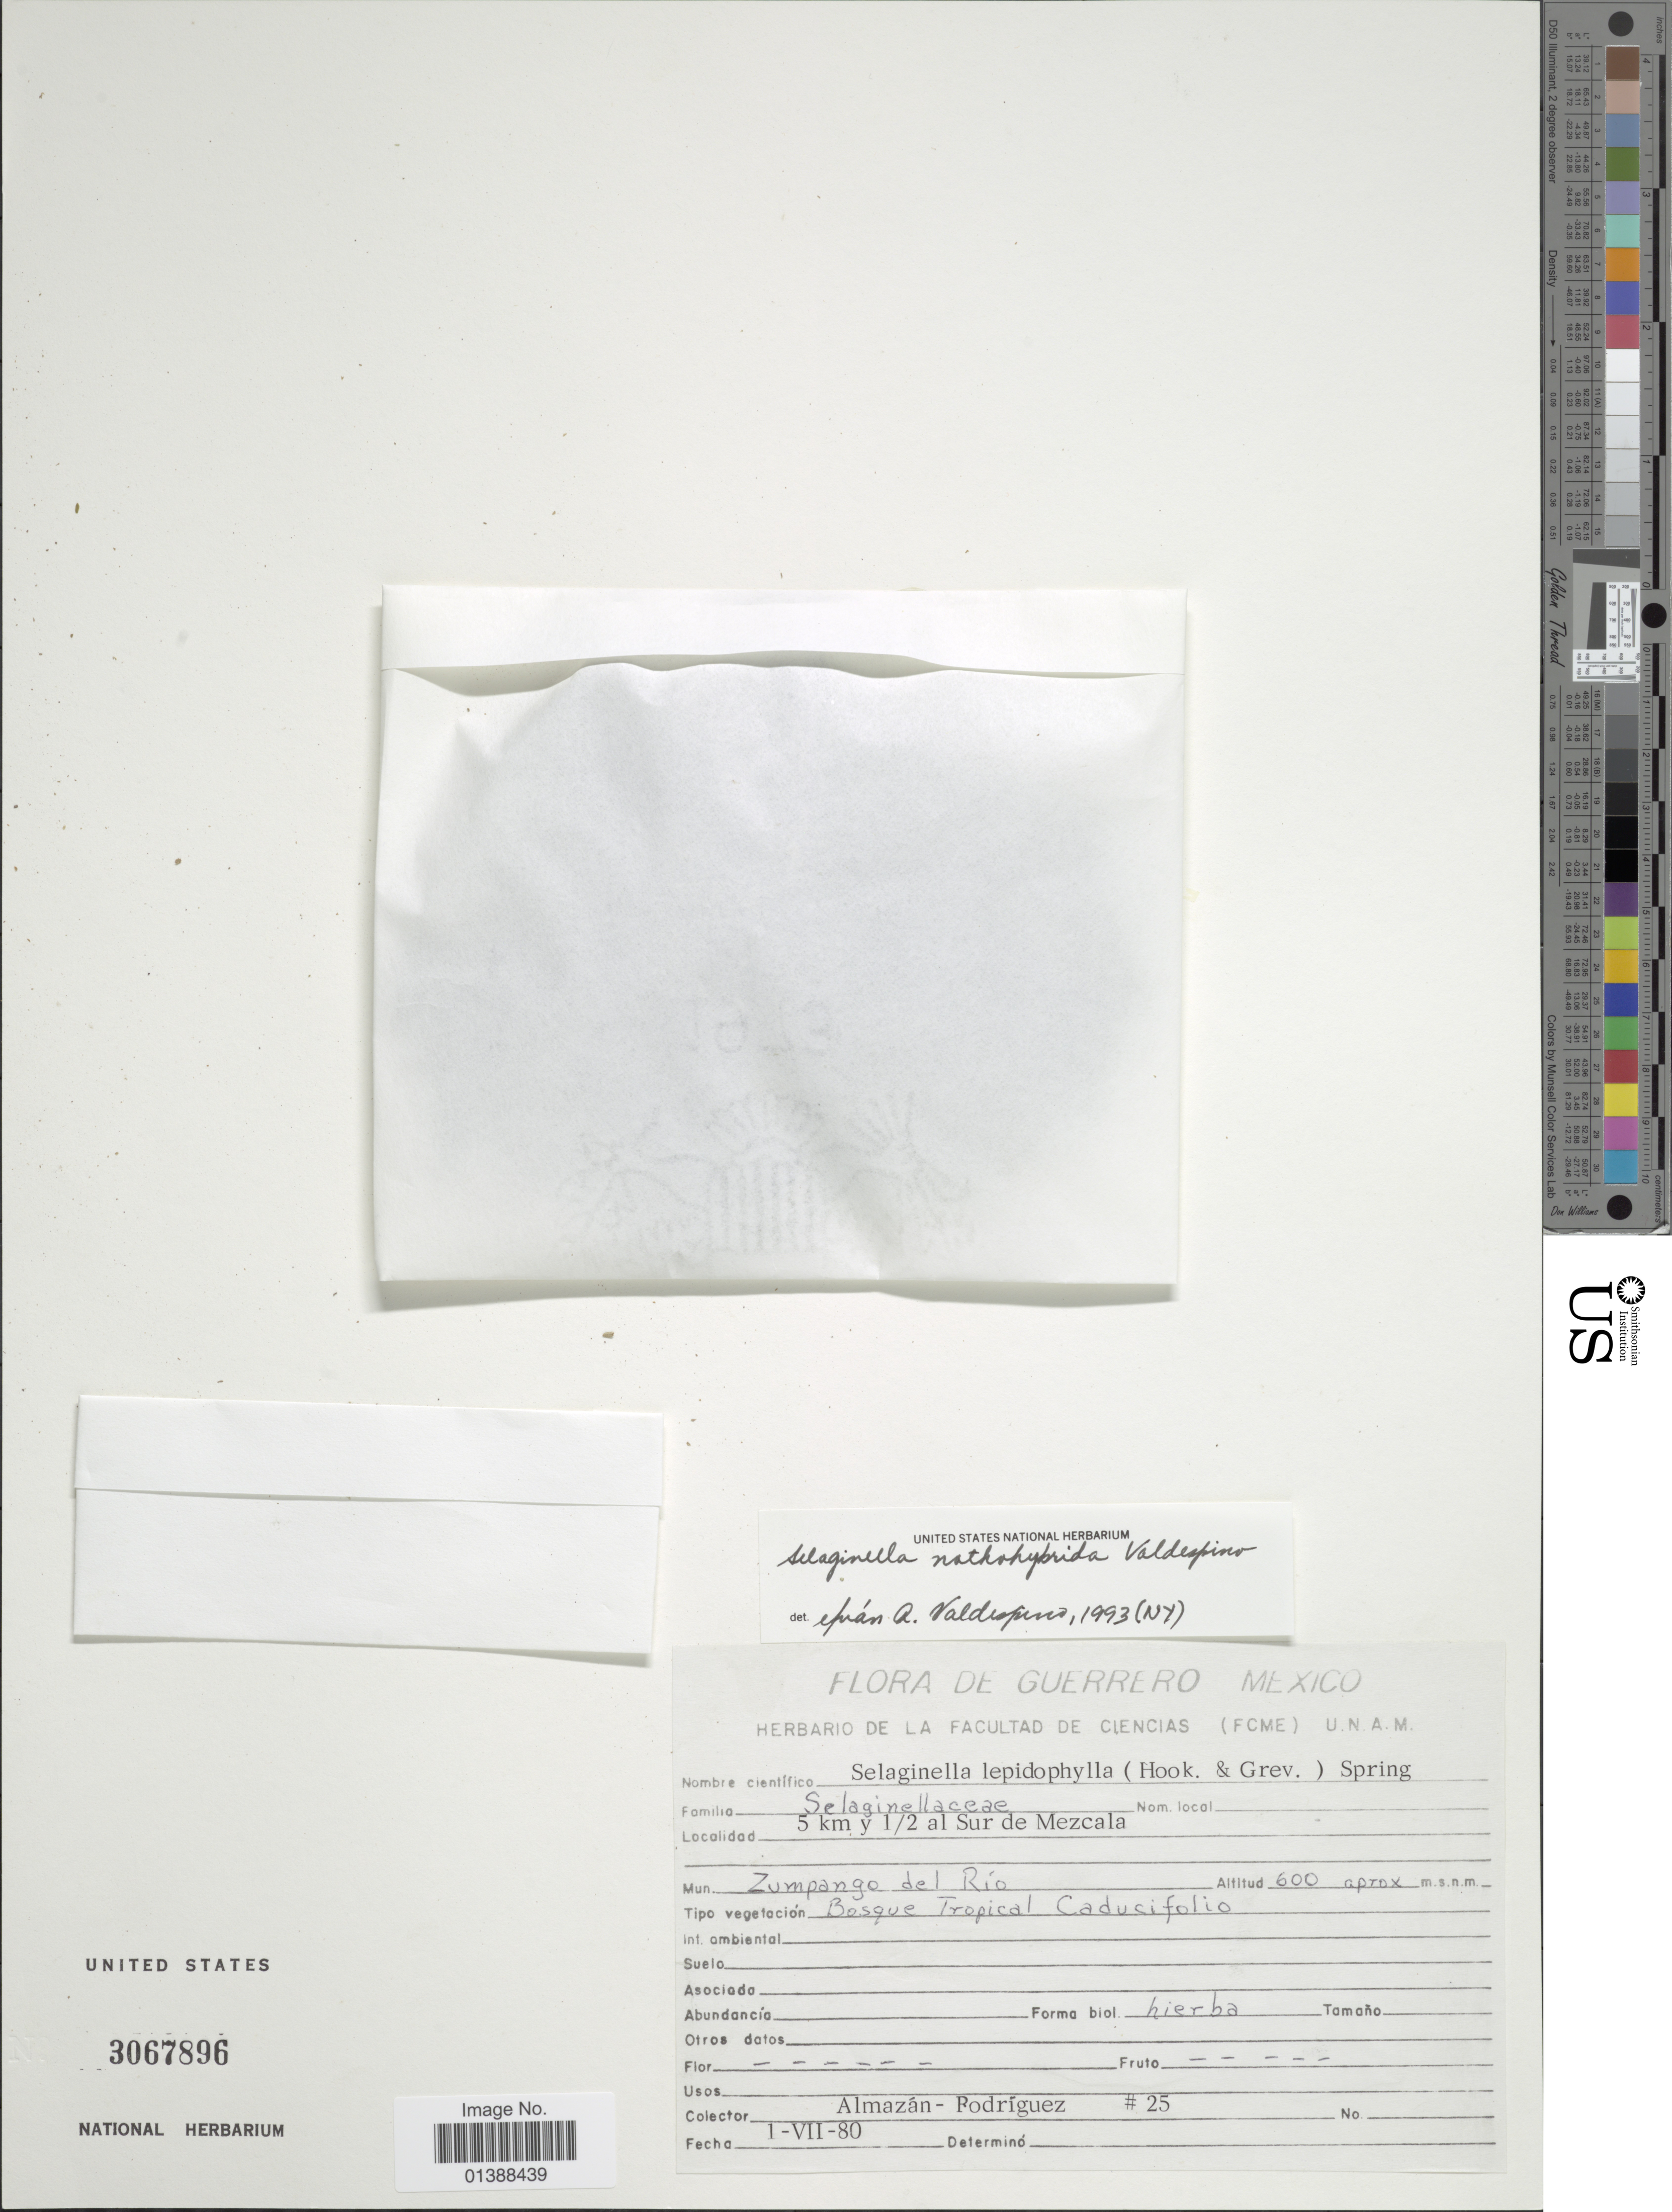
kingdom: Plantae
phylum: Tracheophyta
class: Lycopodiopsida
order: Selaginellales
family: Selaginellaceae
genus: Selaginella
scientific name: Selaginella nothohybrida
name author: Valdespino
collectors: A. Rodriguez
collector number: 25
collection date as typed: Transcribed d/m/y: 1/7/80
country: Mexico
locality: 5 km y ½ al Sur de Mezcala, Mun Zumpango del Rio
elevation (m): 600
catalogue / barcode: US 3067896